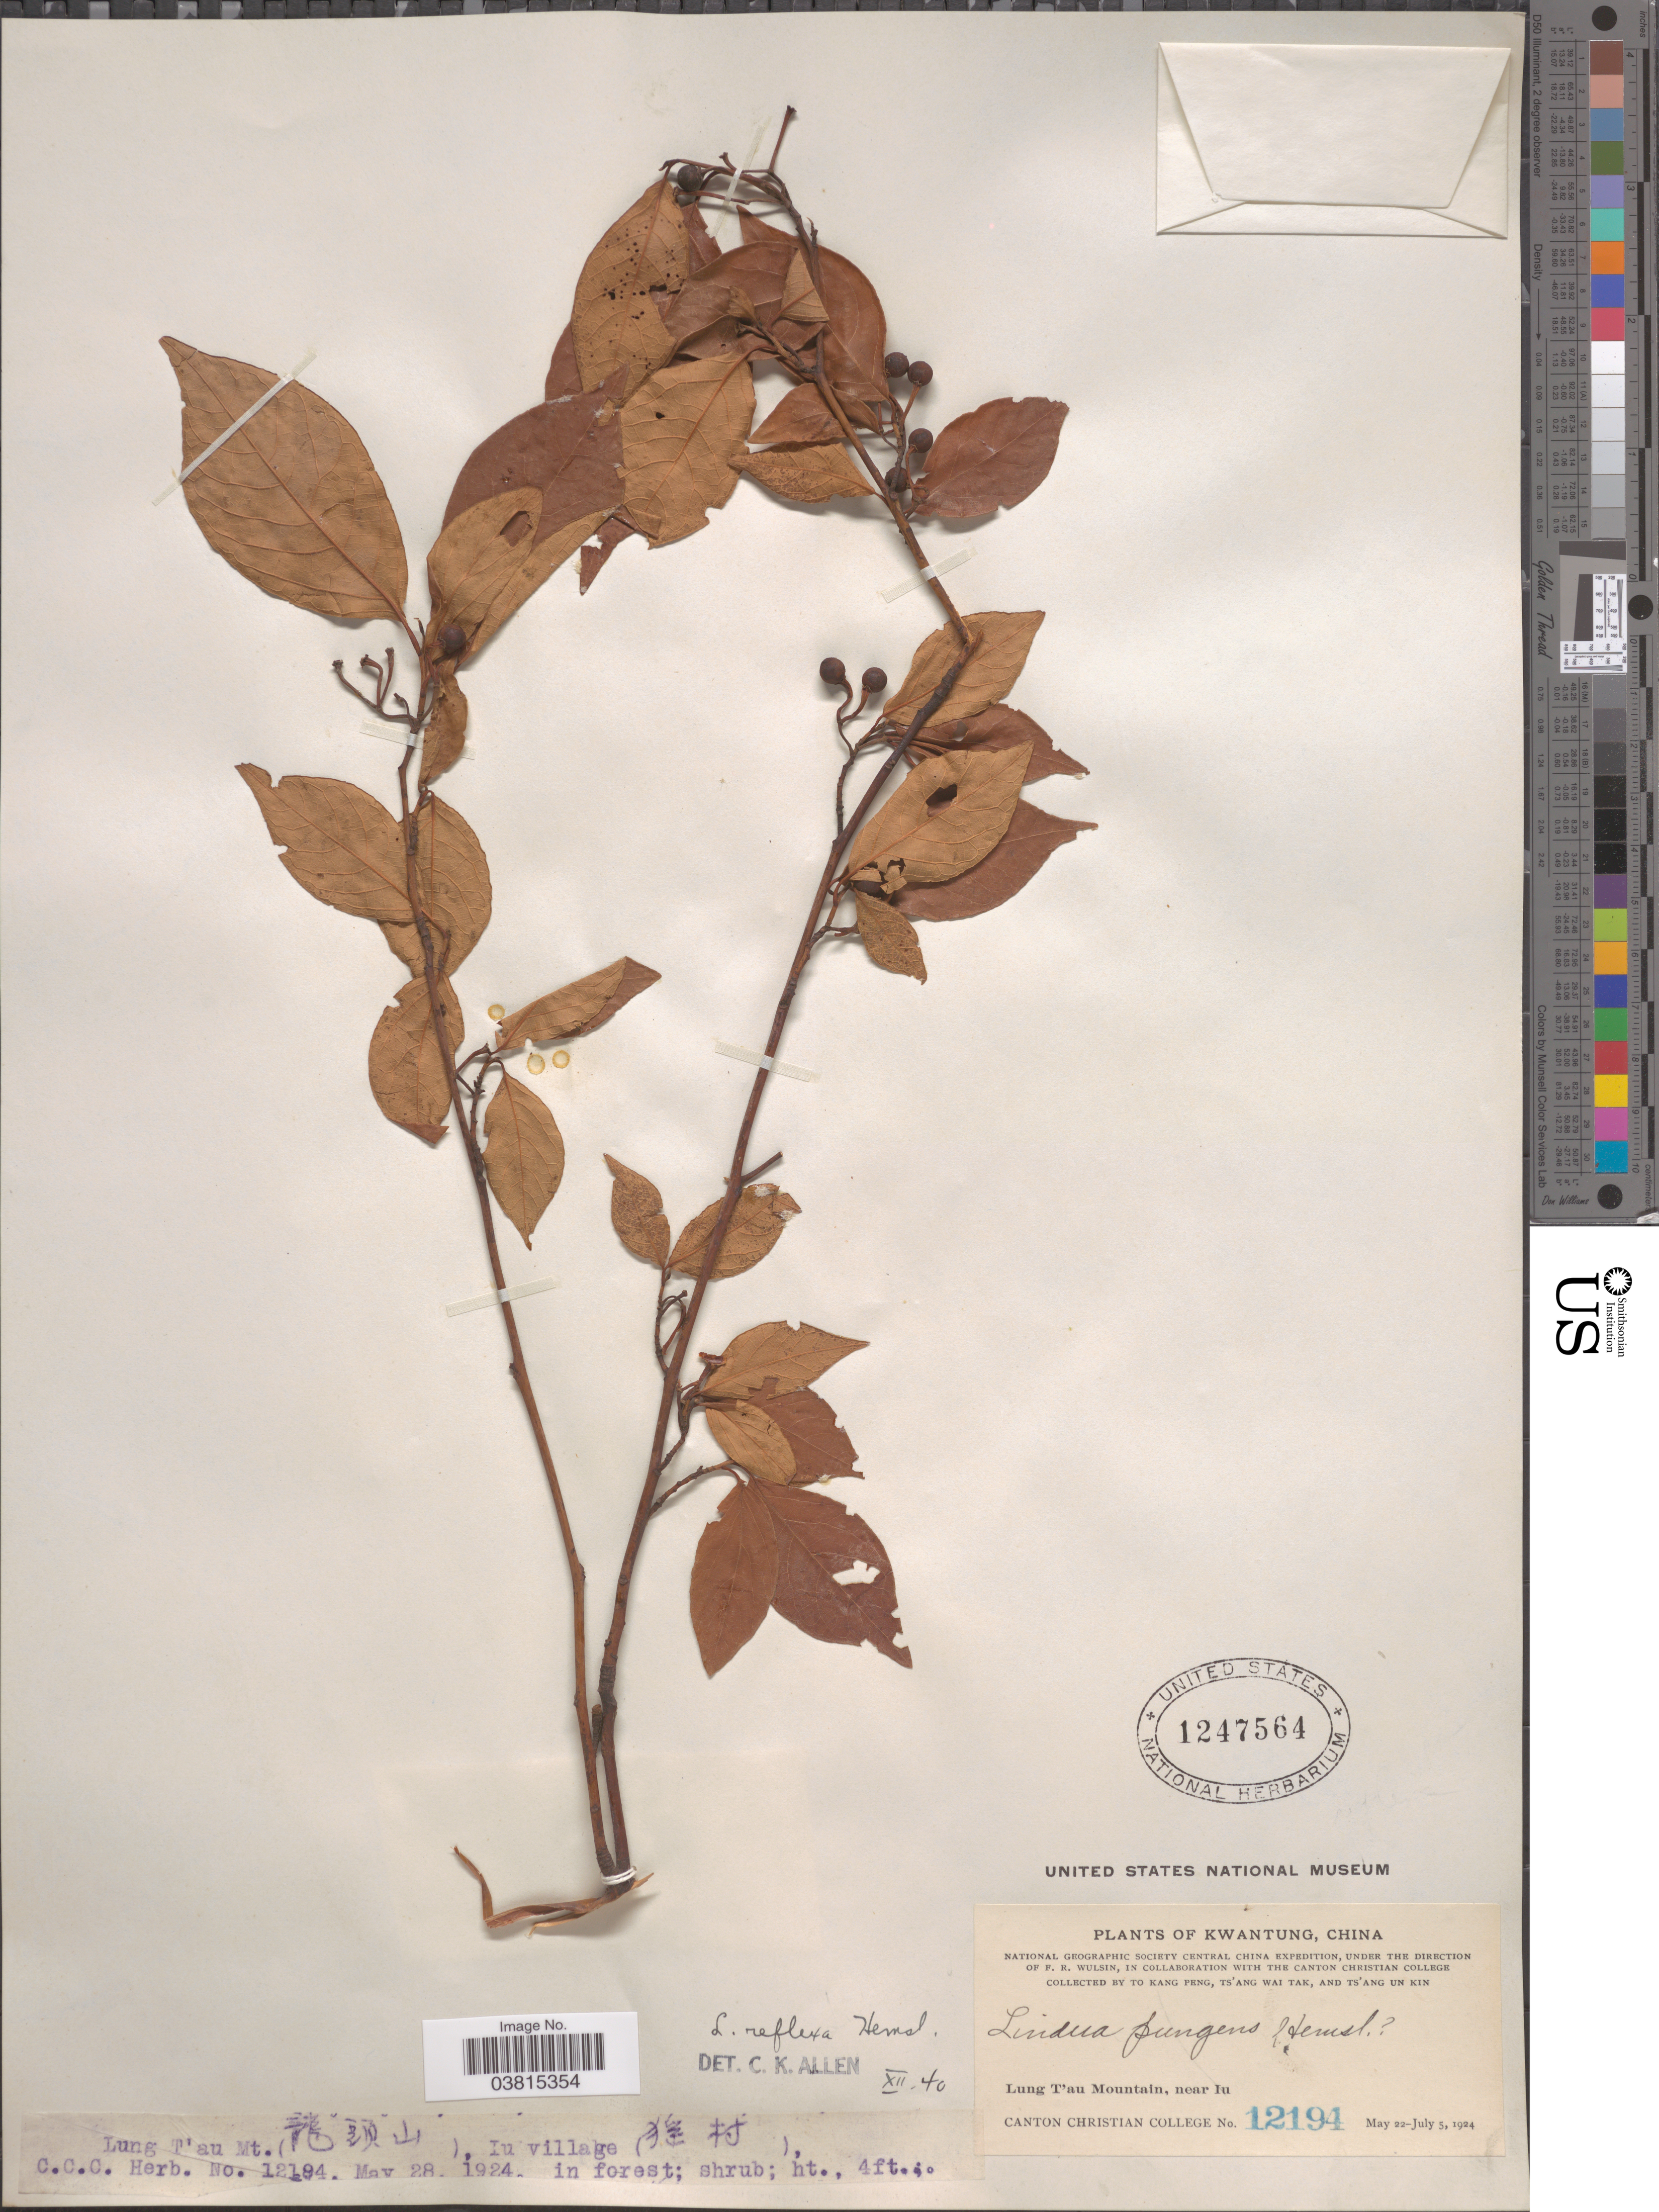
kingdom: Plantae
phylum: Tracheophyta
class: Magnoliopsida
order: Laurales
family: Lauraceae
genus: Lindera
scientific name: Lindera reflexa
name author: Hemsl.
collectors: T. K. Peng, W. T. Tsang & Ts' Ang Un Kin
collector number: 12194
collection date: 1924-05-28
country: China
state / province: Guangdong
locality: Kwantung. Lung T'au Mountain (X), Iu village (X).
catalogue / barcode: US 1247564